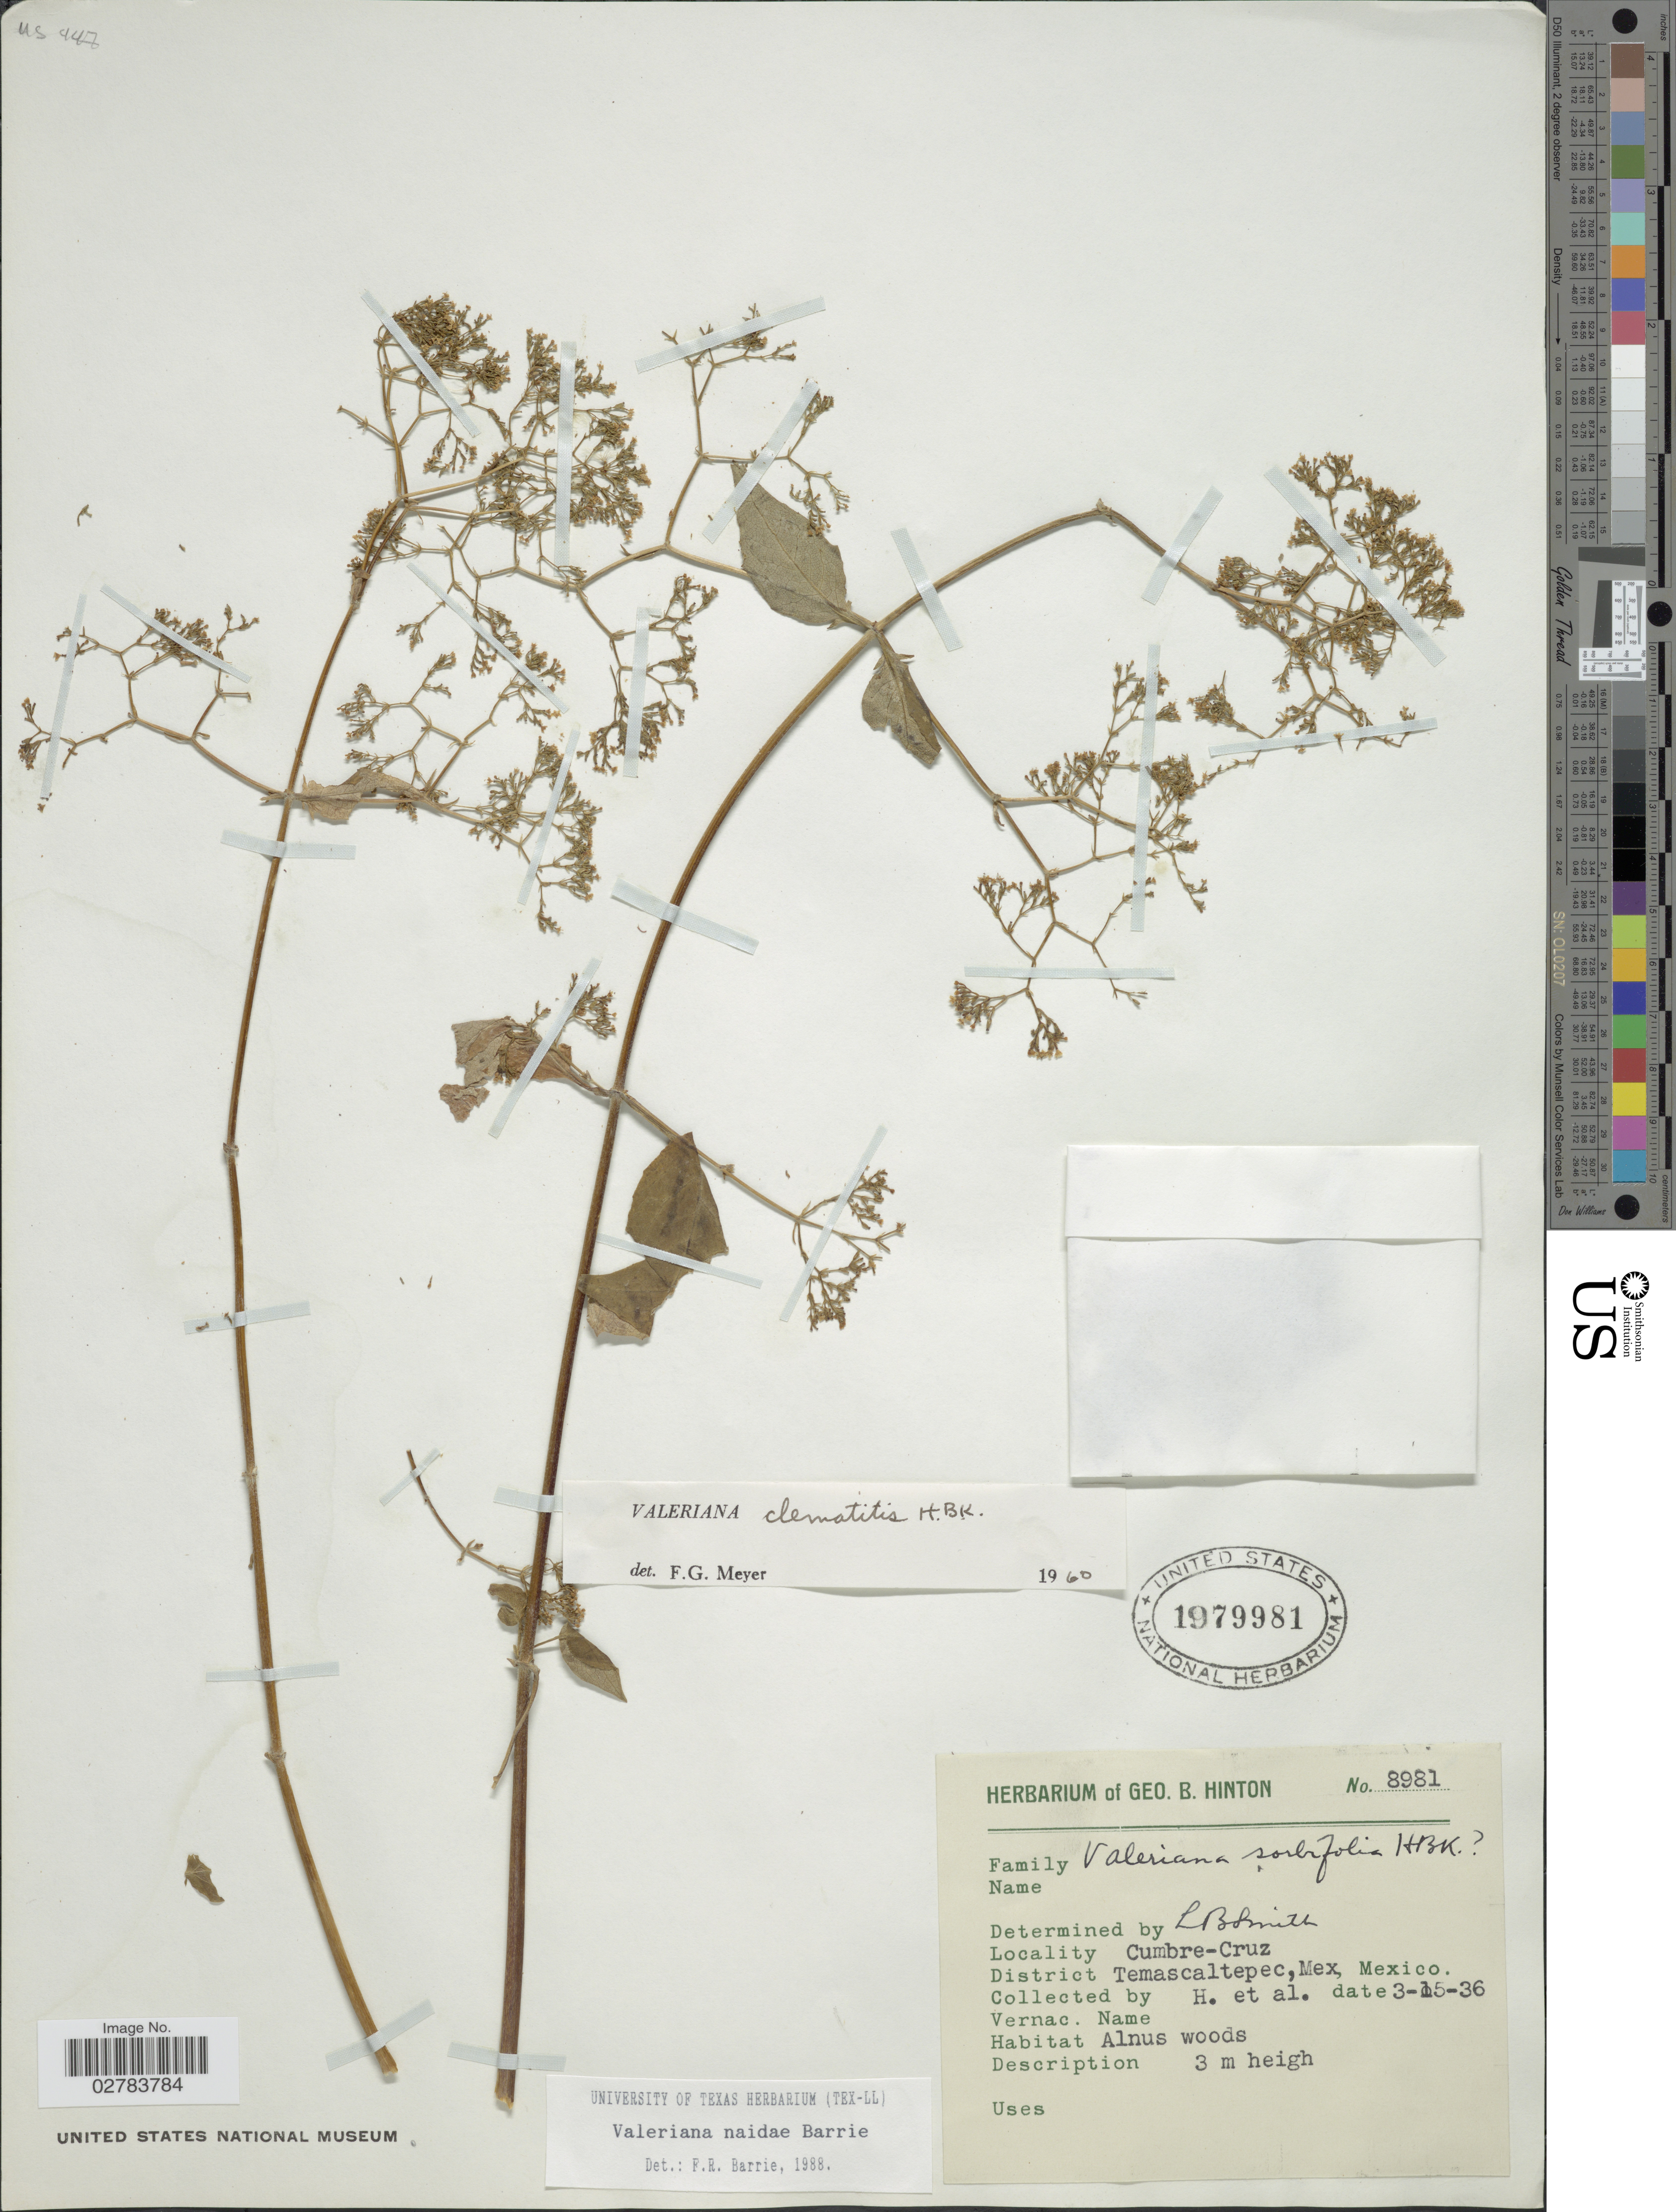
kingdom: Plantae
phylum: Tracheophyta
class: Magnoliopsida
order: Dipsacales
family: Caprifoliaceae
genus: Valeriana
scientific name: Valeriana naidae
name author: Barrie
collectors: G. B. Hinton & et al.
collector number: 8981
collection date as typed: Transcribed d/m/y: 15/3/36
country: Mexico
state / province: México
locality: Cumbre-Cruz. District Temascaltepec.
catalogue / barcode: US 1979981